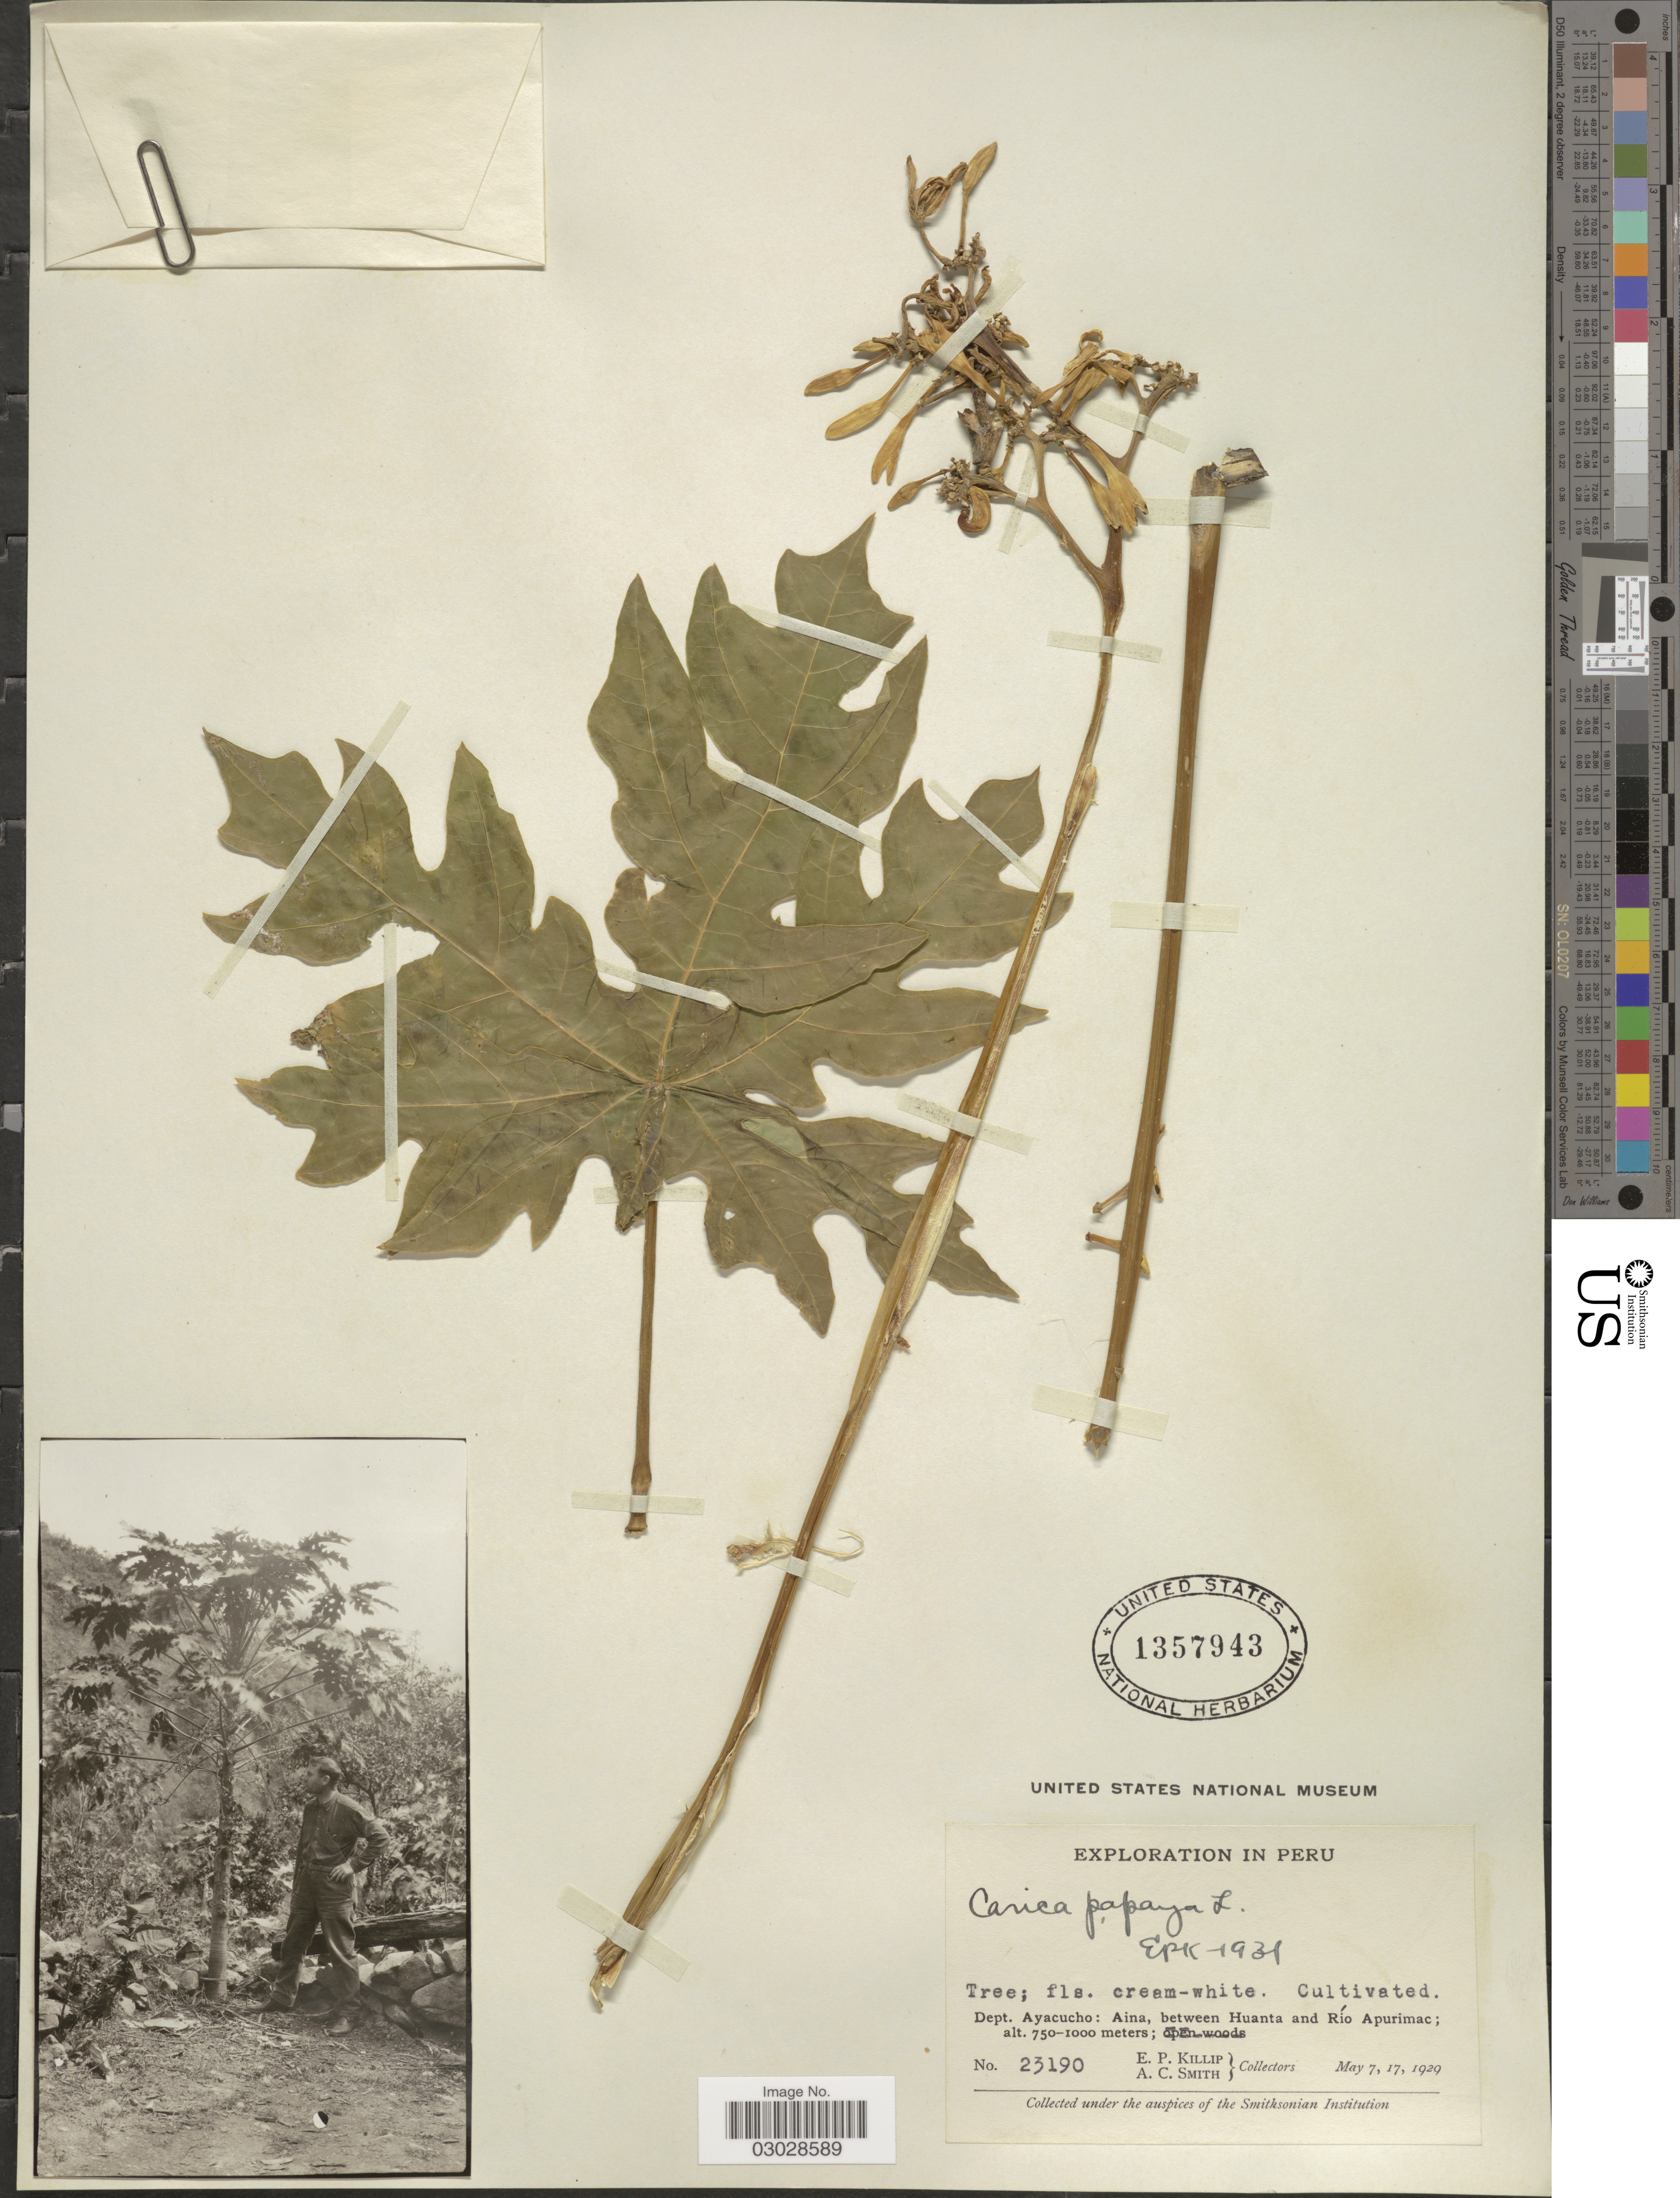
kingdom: Plantae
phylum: Tracheophyta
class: Magnoliopsida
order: Brassicales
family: Caricaceae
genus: Carica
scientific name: Carica papaya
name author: L.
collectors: E. P. Killip & A. C. Smith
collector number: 23190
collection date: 1929-05-07/1929-05-17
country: Peru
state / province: Ayacucho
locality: Dept. Ayacucho: Aina, between Huanta and Río Apurimac.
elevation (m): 750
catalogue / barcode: US 1357943